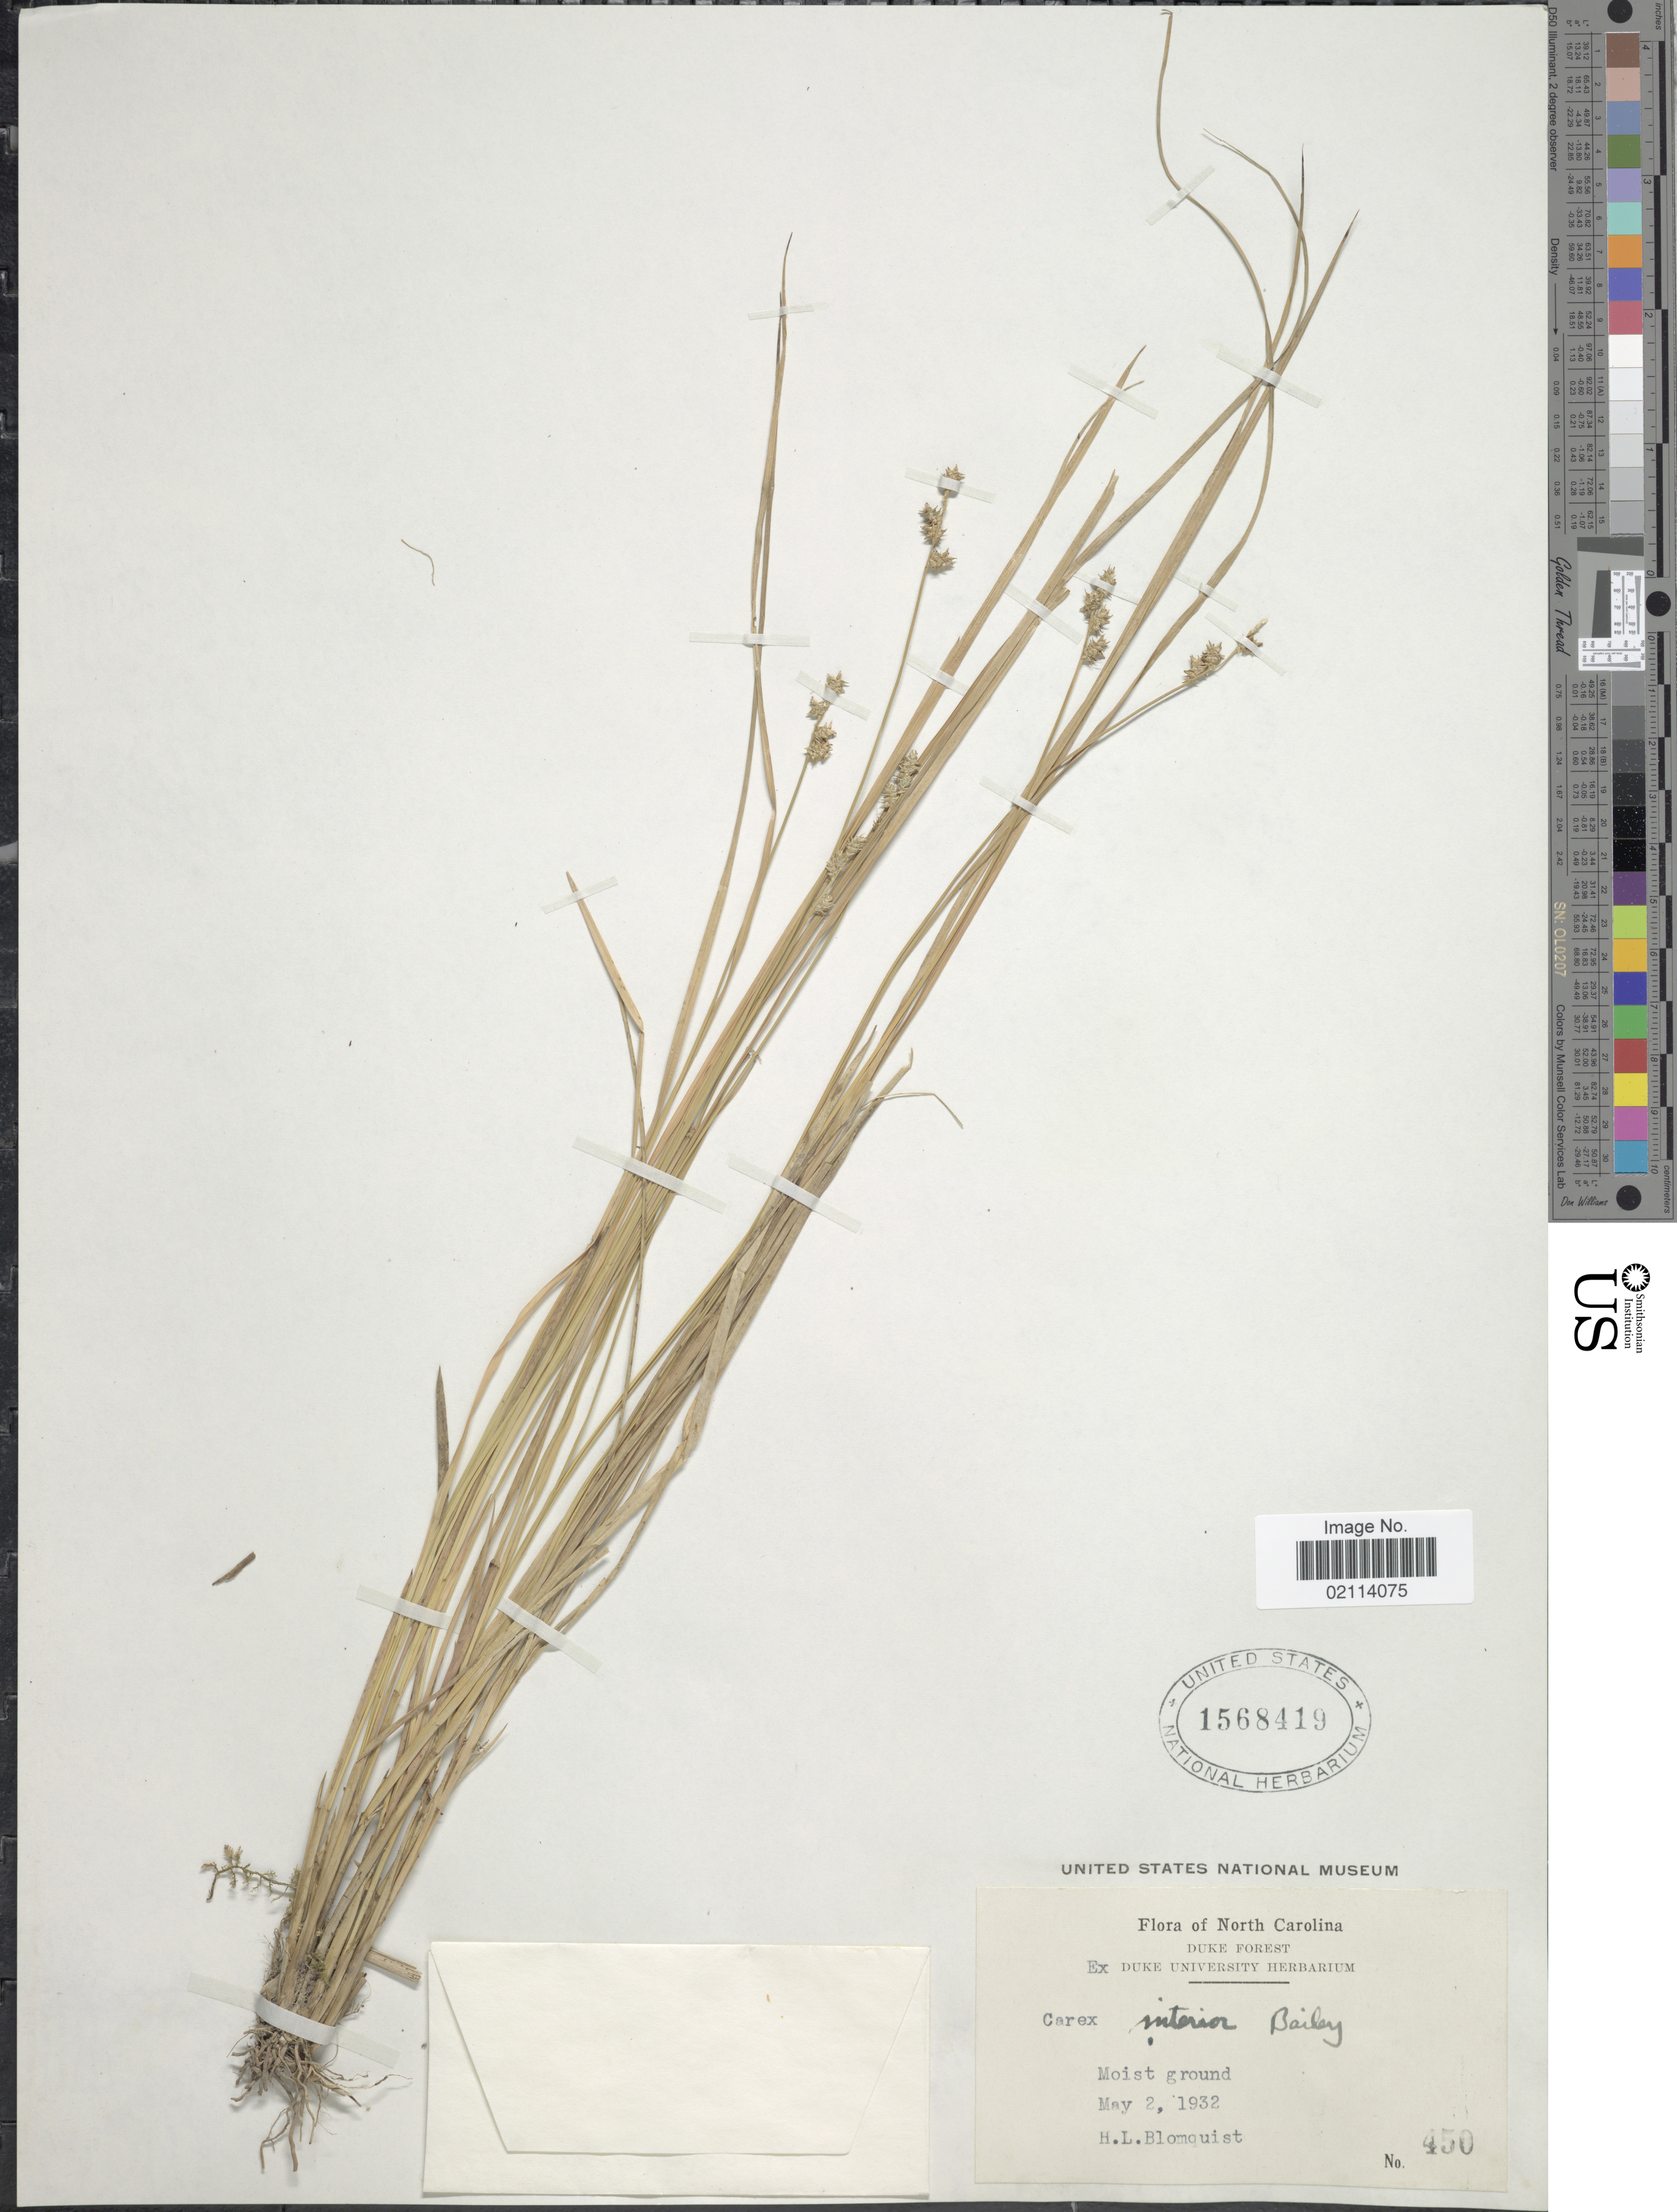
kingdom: Plantae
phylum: Tracheophyta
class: Liliopsida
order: Poales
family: Cyperaceae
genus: Carex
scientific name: Carex interior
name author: L.H. Bailey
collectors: H. Blomquist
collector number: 450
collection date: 1932-05-02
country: United States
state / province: North Carolina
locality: Moist ground, Duke Forest.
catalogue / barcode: US 1568419